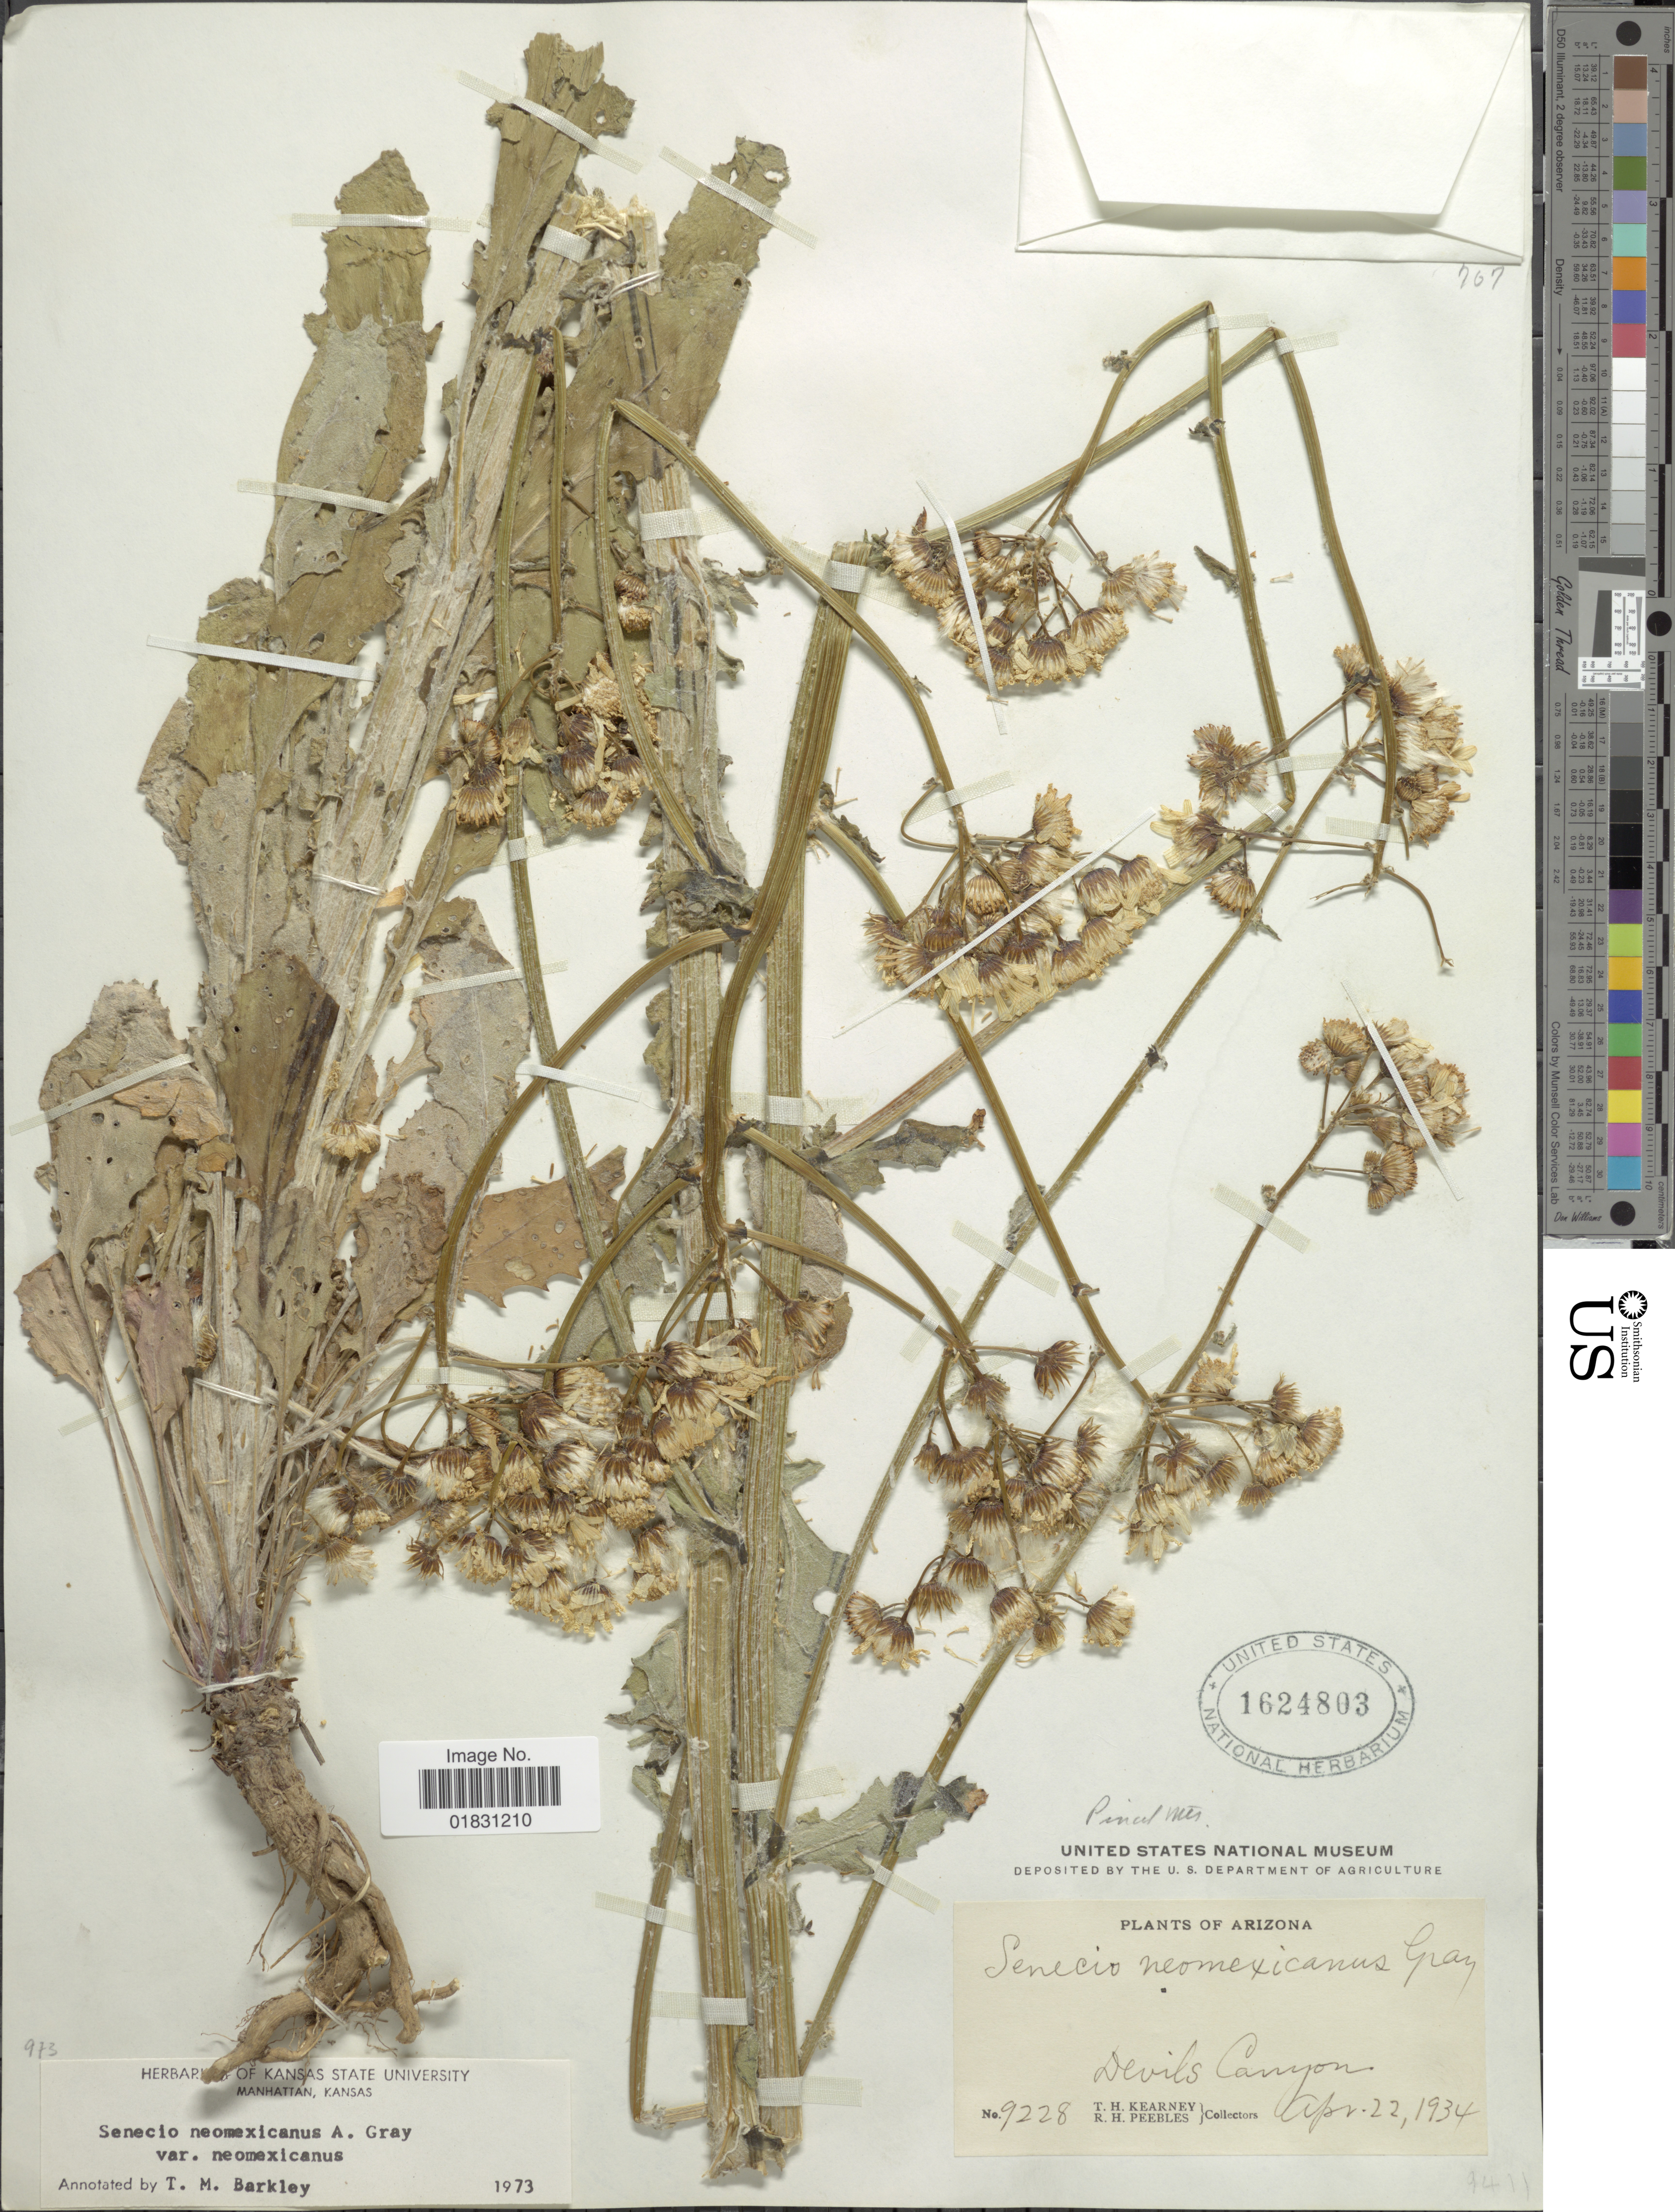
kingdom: Plantae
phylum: Tracheophyta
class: Magnoliopsida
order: Asterales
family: Asteraceae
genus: Packera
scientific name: Packera neomexicana var. neomexicana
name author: (A. Gray) W.A. Weber & Á. Löve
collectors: T. H. Kearney & R. H. Peebles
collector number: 9228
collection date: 1934-04-22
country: United States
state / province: Arizona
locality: Devils Canyon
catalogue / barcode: US 1624803